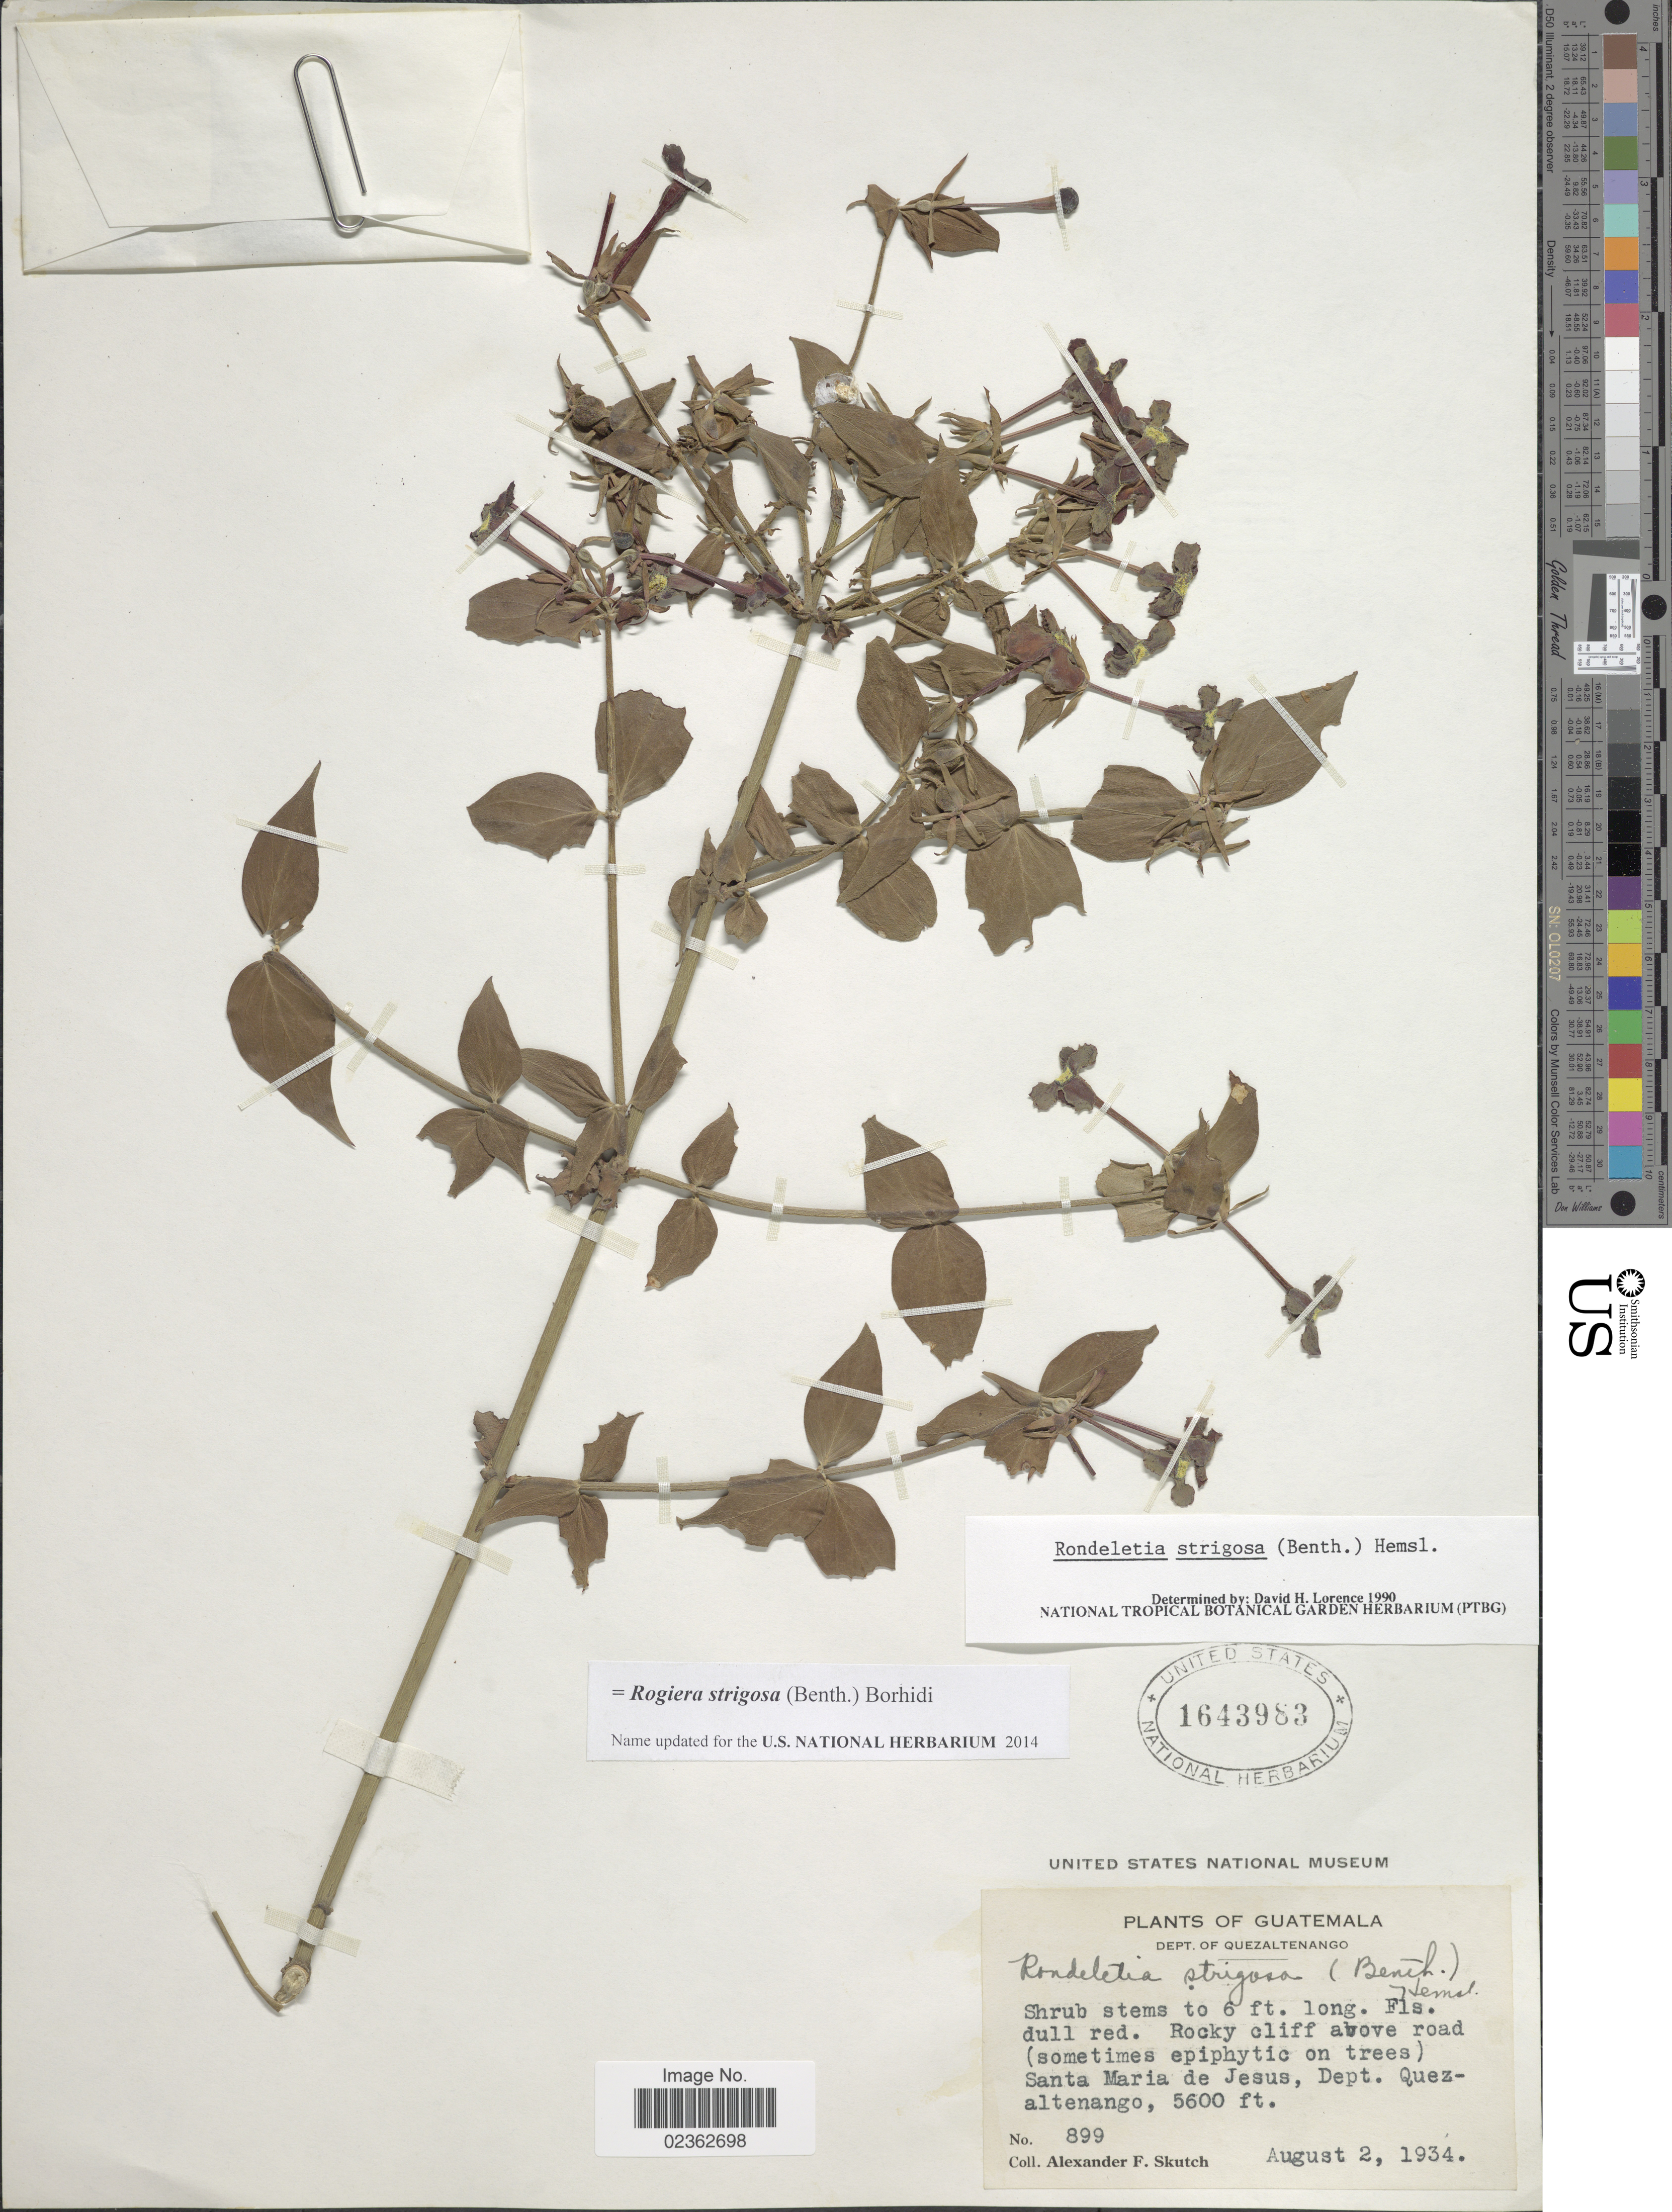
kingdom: Plantae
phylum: Tracheophyta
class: Magnoliopsida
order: Gentianales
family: Rubiaceae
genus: Rogiera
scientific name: Rogiera strigosa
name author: (Benth.) Borhidi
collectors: A. F. Skutch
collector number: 899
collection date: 1934-08-02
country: Guatemala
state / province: Quetzaltenango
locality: Rocky cliff above road, Santa Maria de Jesus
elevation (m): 1707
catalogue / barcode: US 1643983